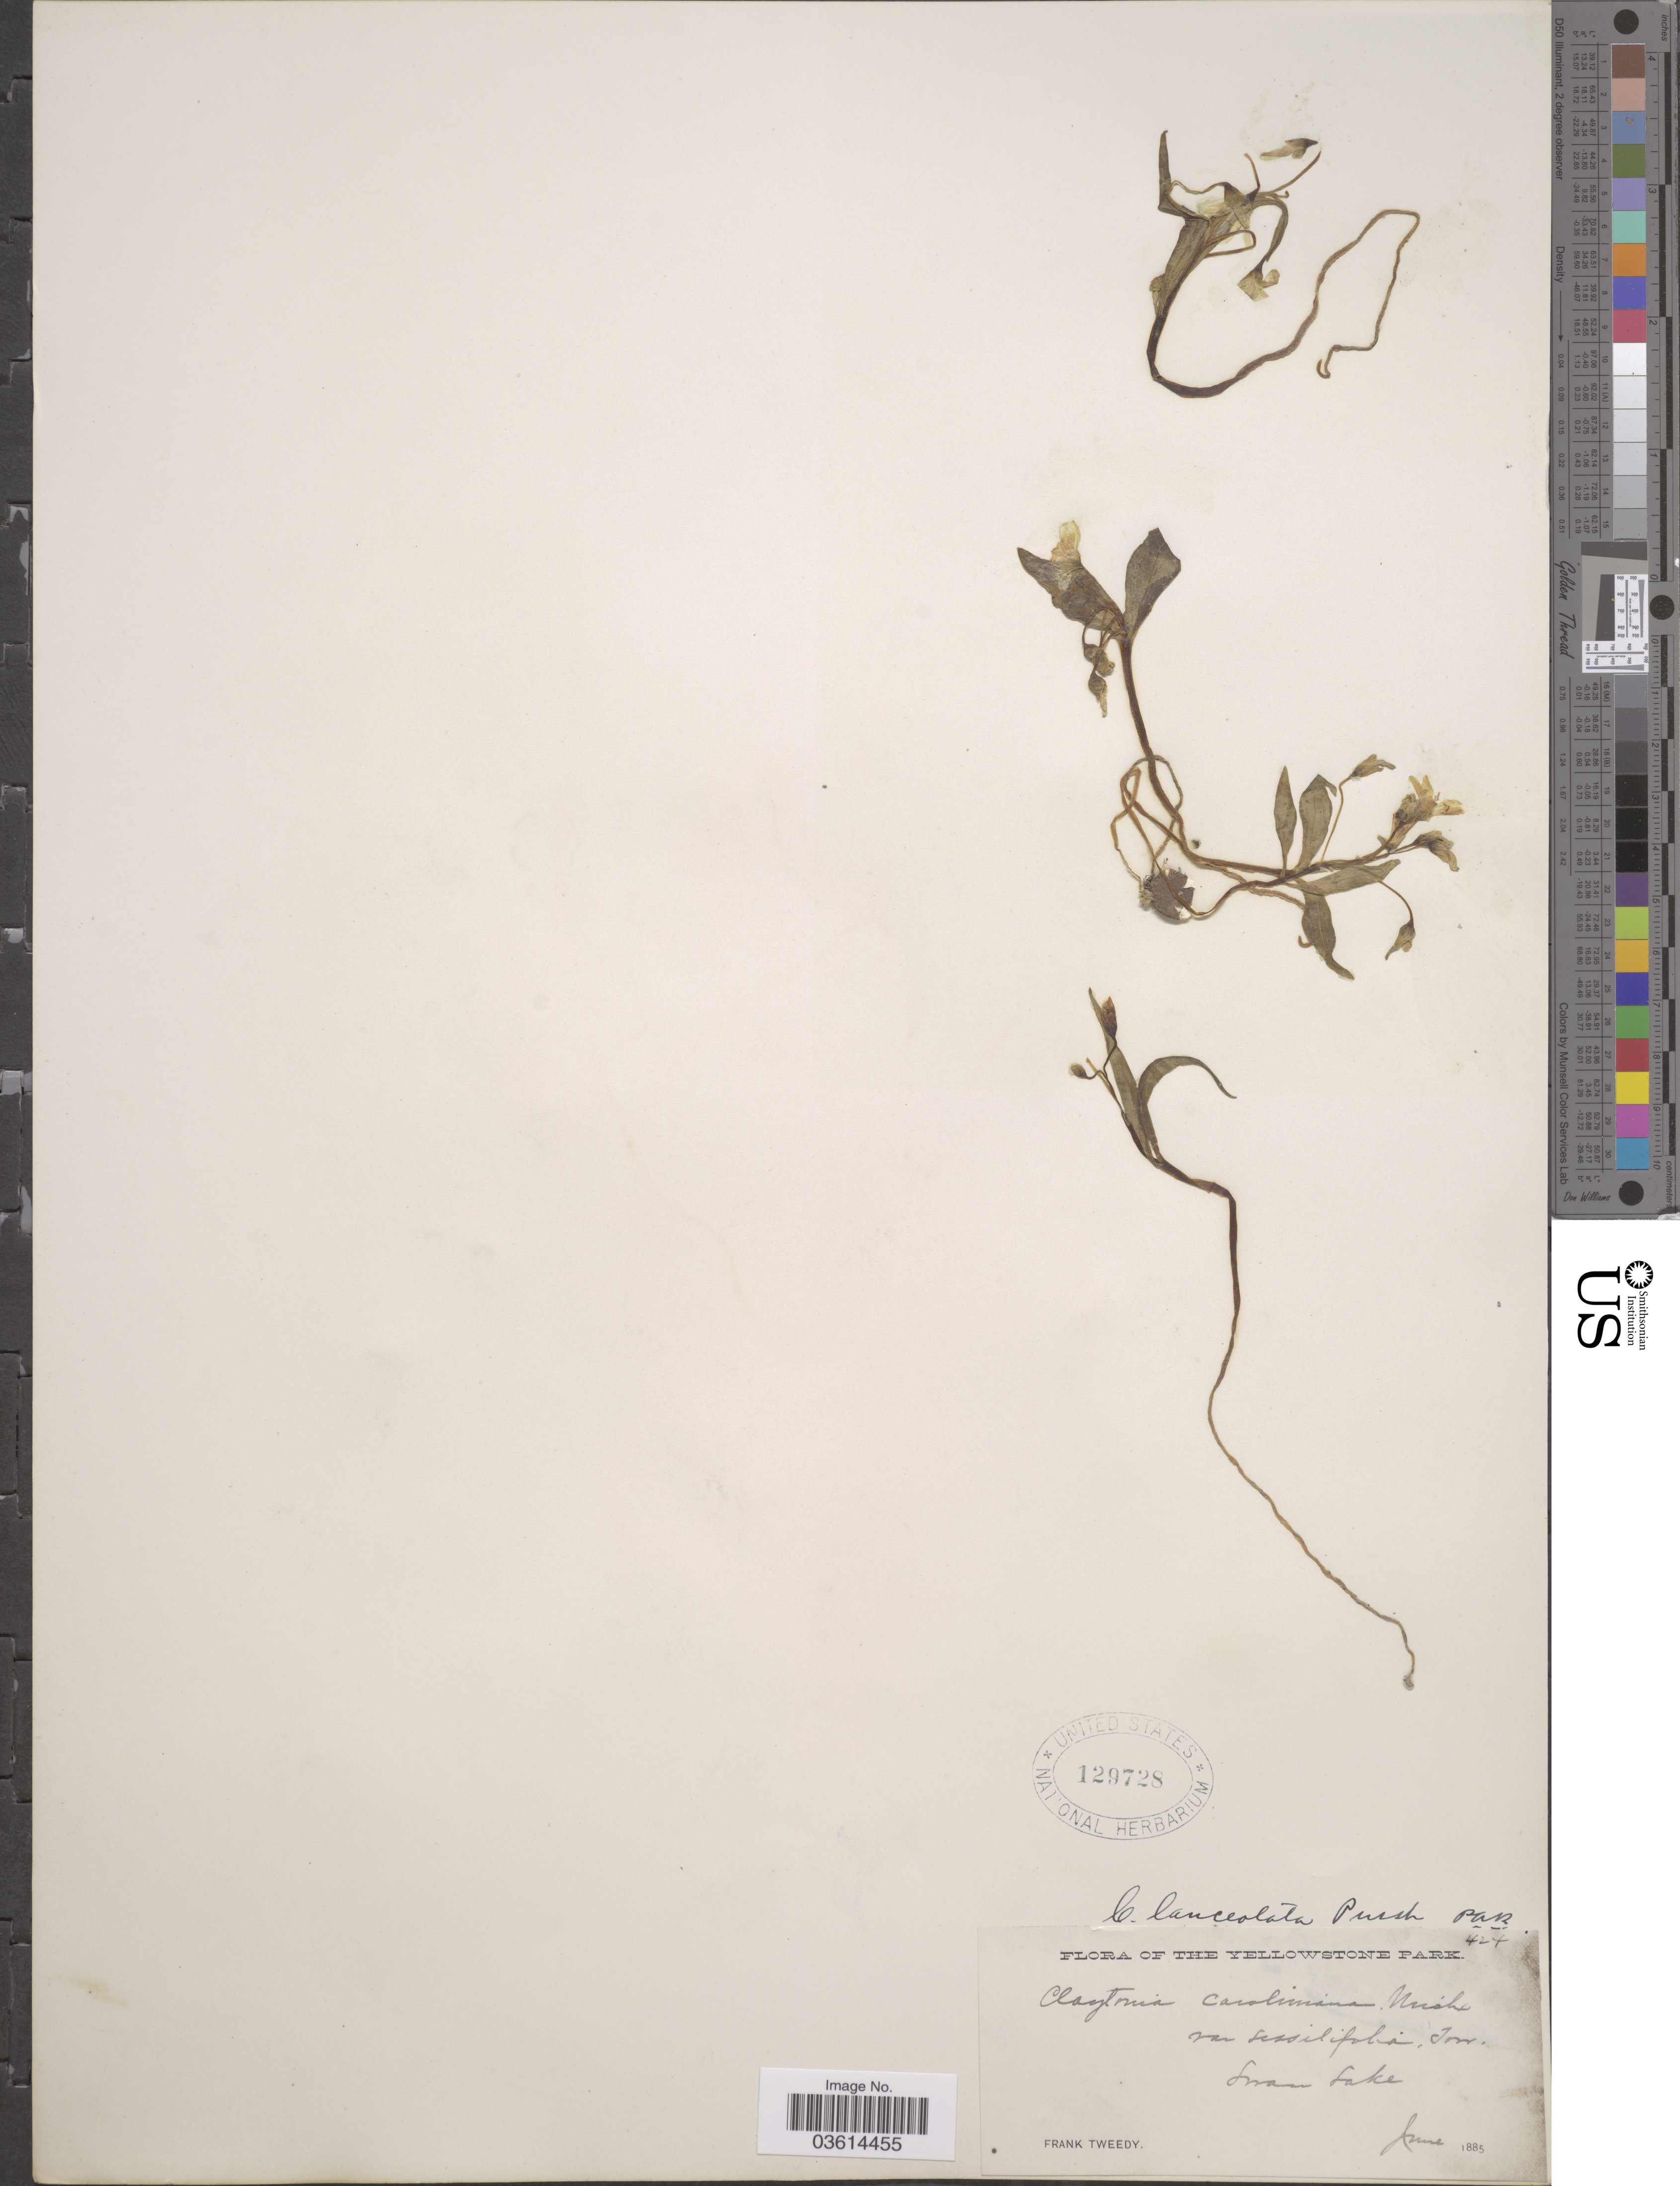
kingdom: Plantae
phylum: Tracheophyta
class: Magnoliopsida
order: Caryophyllales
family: Montiaceae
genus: Claytonia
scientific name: Claytonia lanceolata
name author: Pursh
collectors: F. Tweedy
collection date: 1885-06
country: United States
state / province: Wyoming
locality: The Yellowstone National Park. Swan Lake.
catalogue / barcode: US 129728